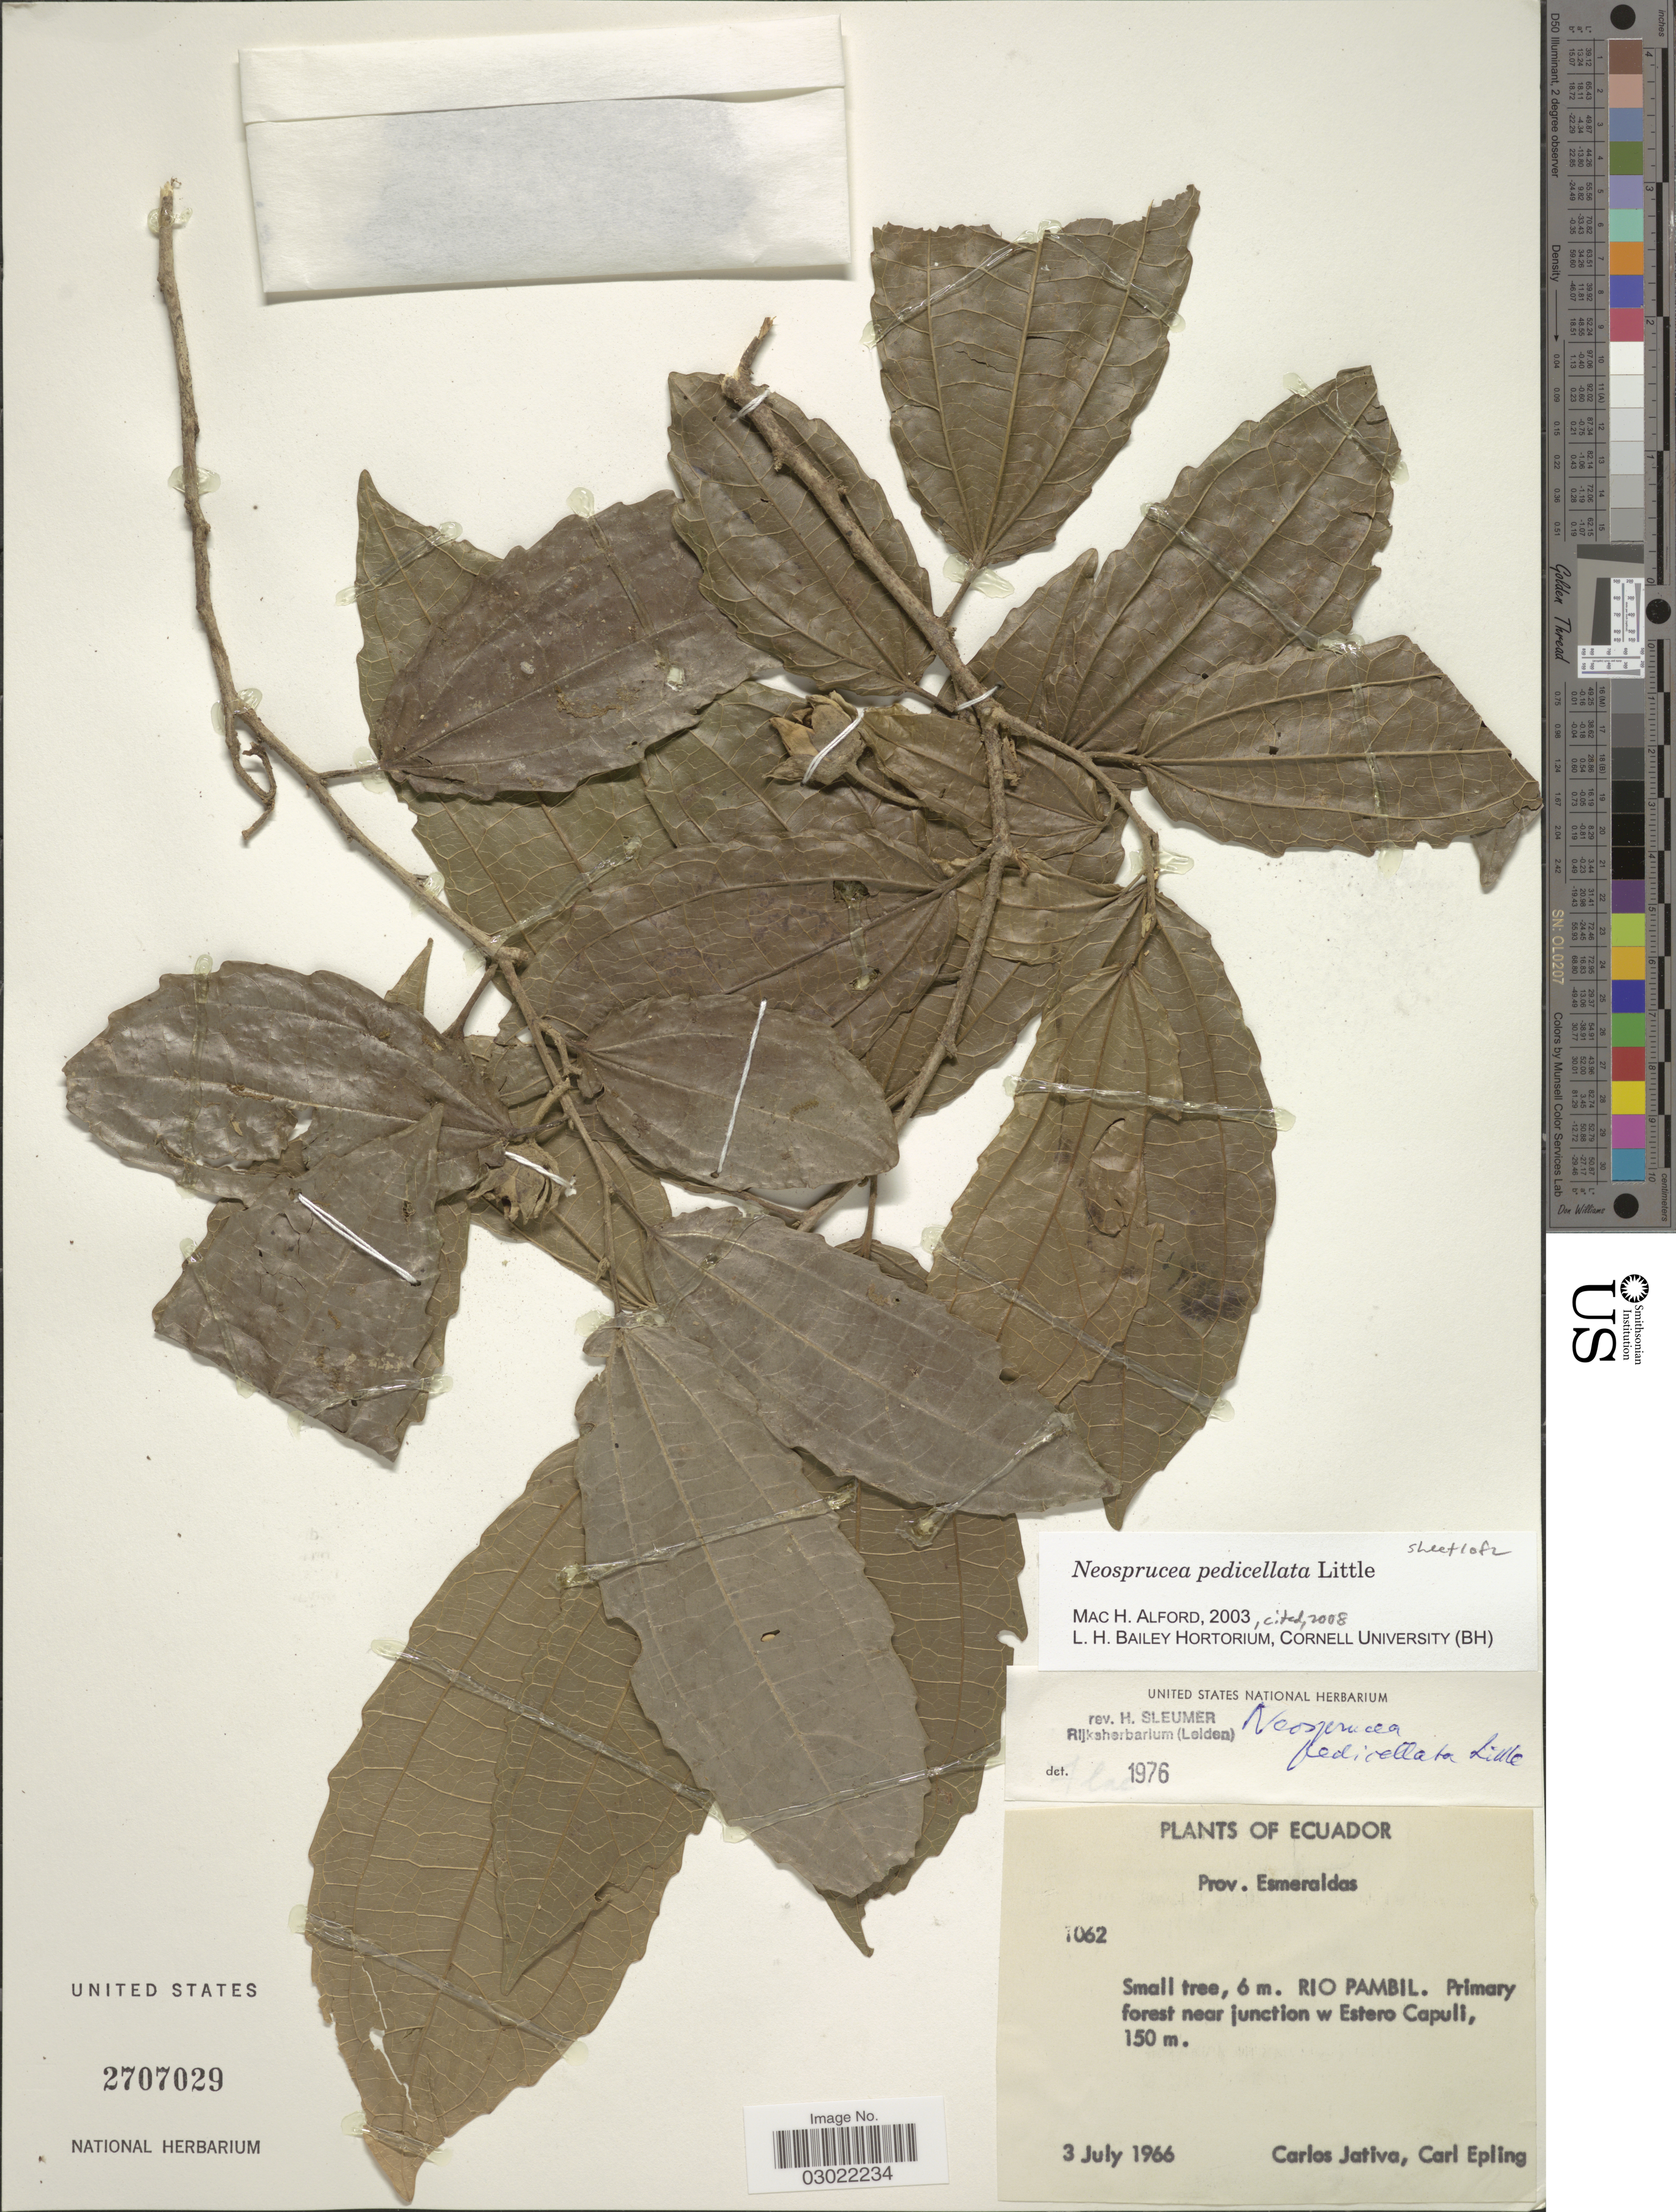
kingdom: Plantae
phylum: Tracheophyta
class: Magnoliopsida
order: Malpighiales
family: Salicaceae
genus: Neosprucea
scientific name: Neosprucea pedicellata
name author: Little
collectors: C. D. Játiva & C. C. Epling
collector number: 1062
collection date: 1966-07-03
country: Ecuador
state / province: Esmeraldas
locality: Rio Pambil. Near junction w Estero Capuli.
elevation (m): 150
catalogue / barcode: US 2707029